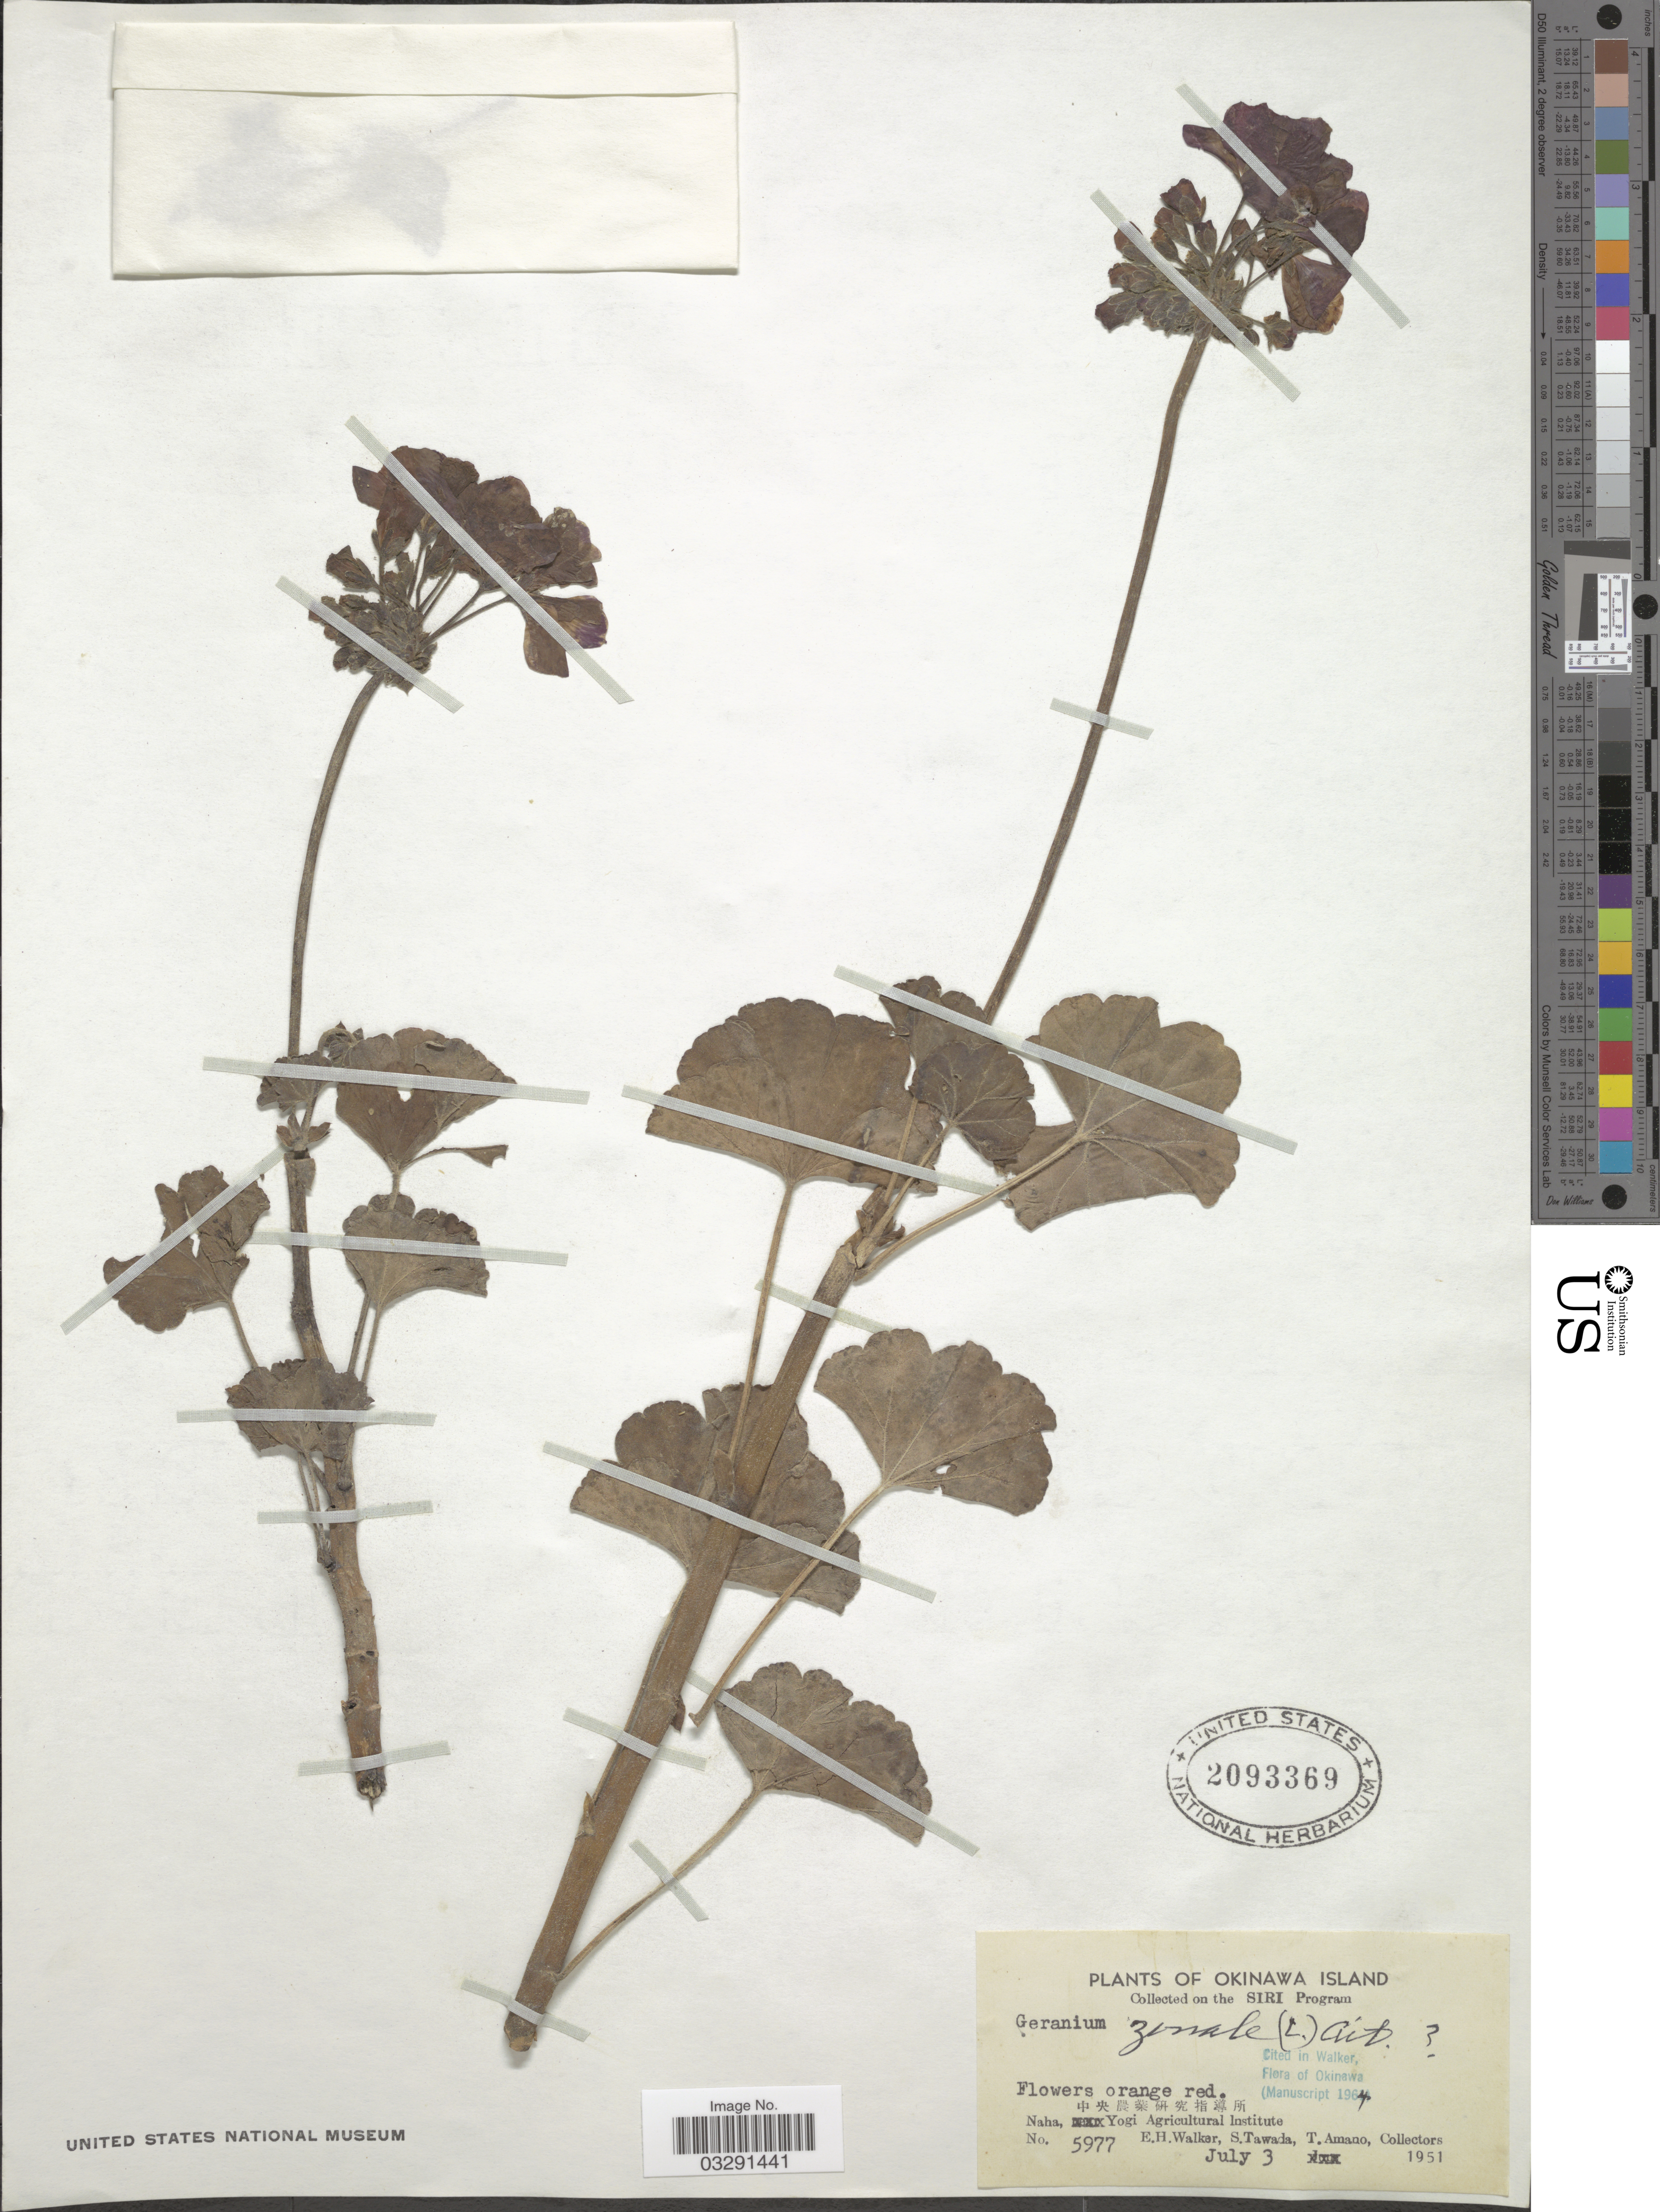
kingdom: Plantae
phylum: Tracheophyta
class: Magnoliopsida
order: Geraniales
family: Geraniaceae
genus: Geranium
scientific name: Geranium zonale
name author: L.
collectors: E. H. Walker, S. Tawada & T. Amano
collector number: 5977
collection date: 1951-07-03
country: Japan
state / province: Okinawa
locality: Okinawa Island. X. Naha, Yogi Agricultural Institute.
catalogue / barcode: US 2093369